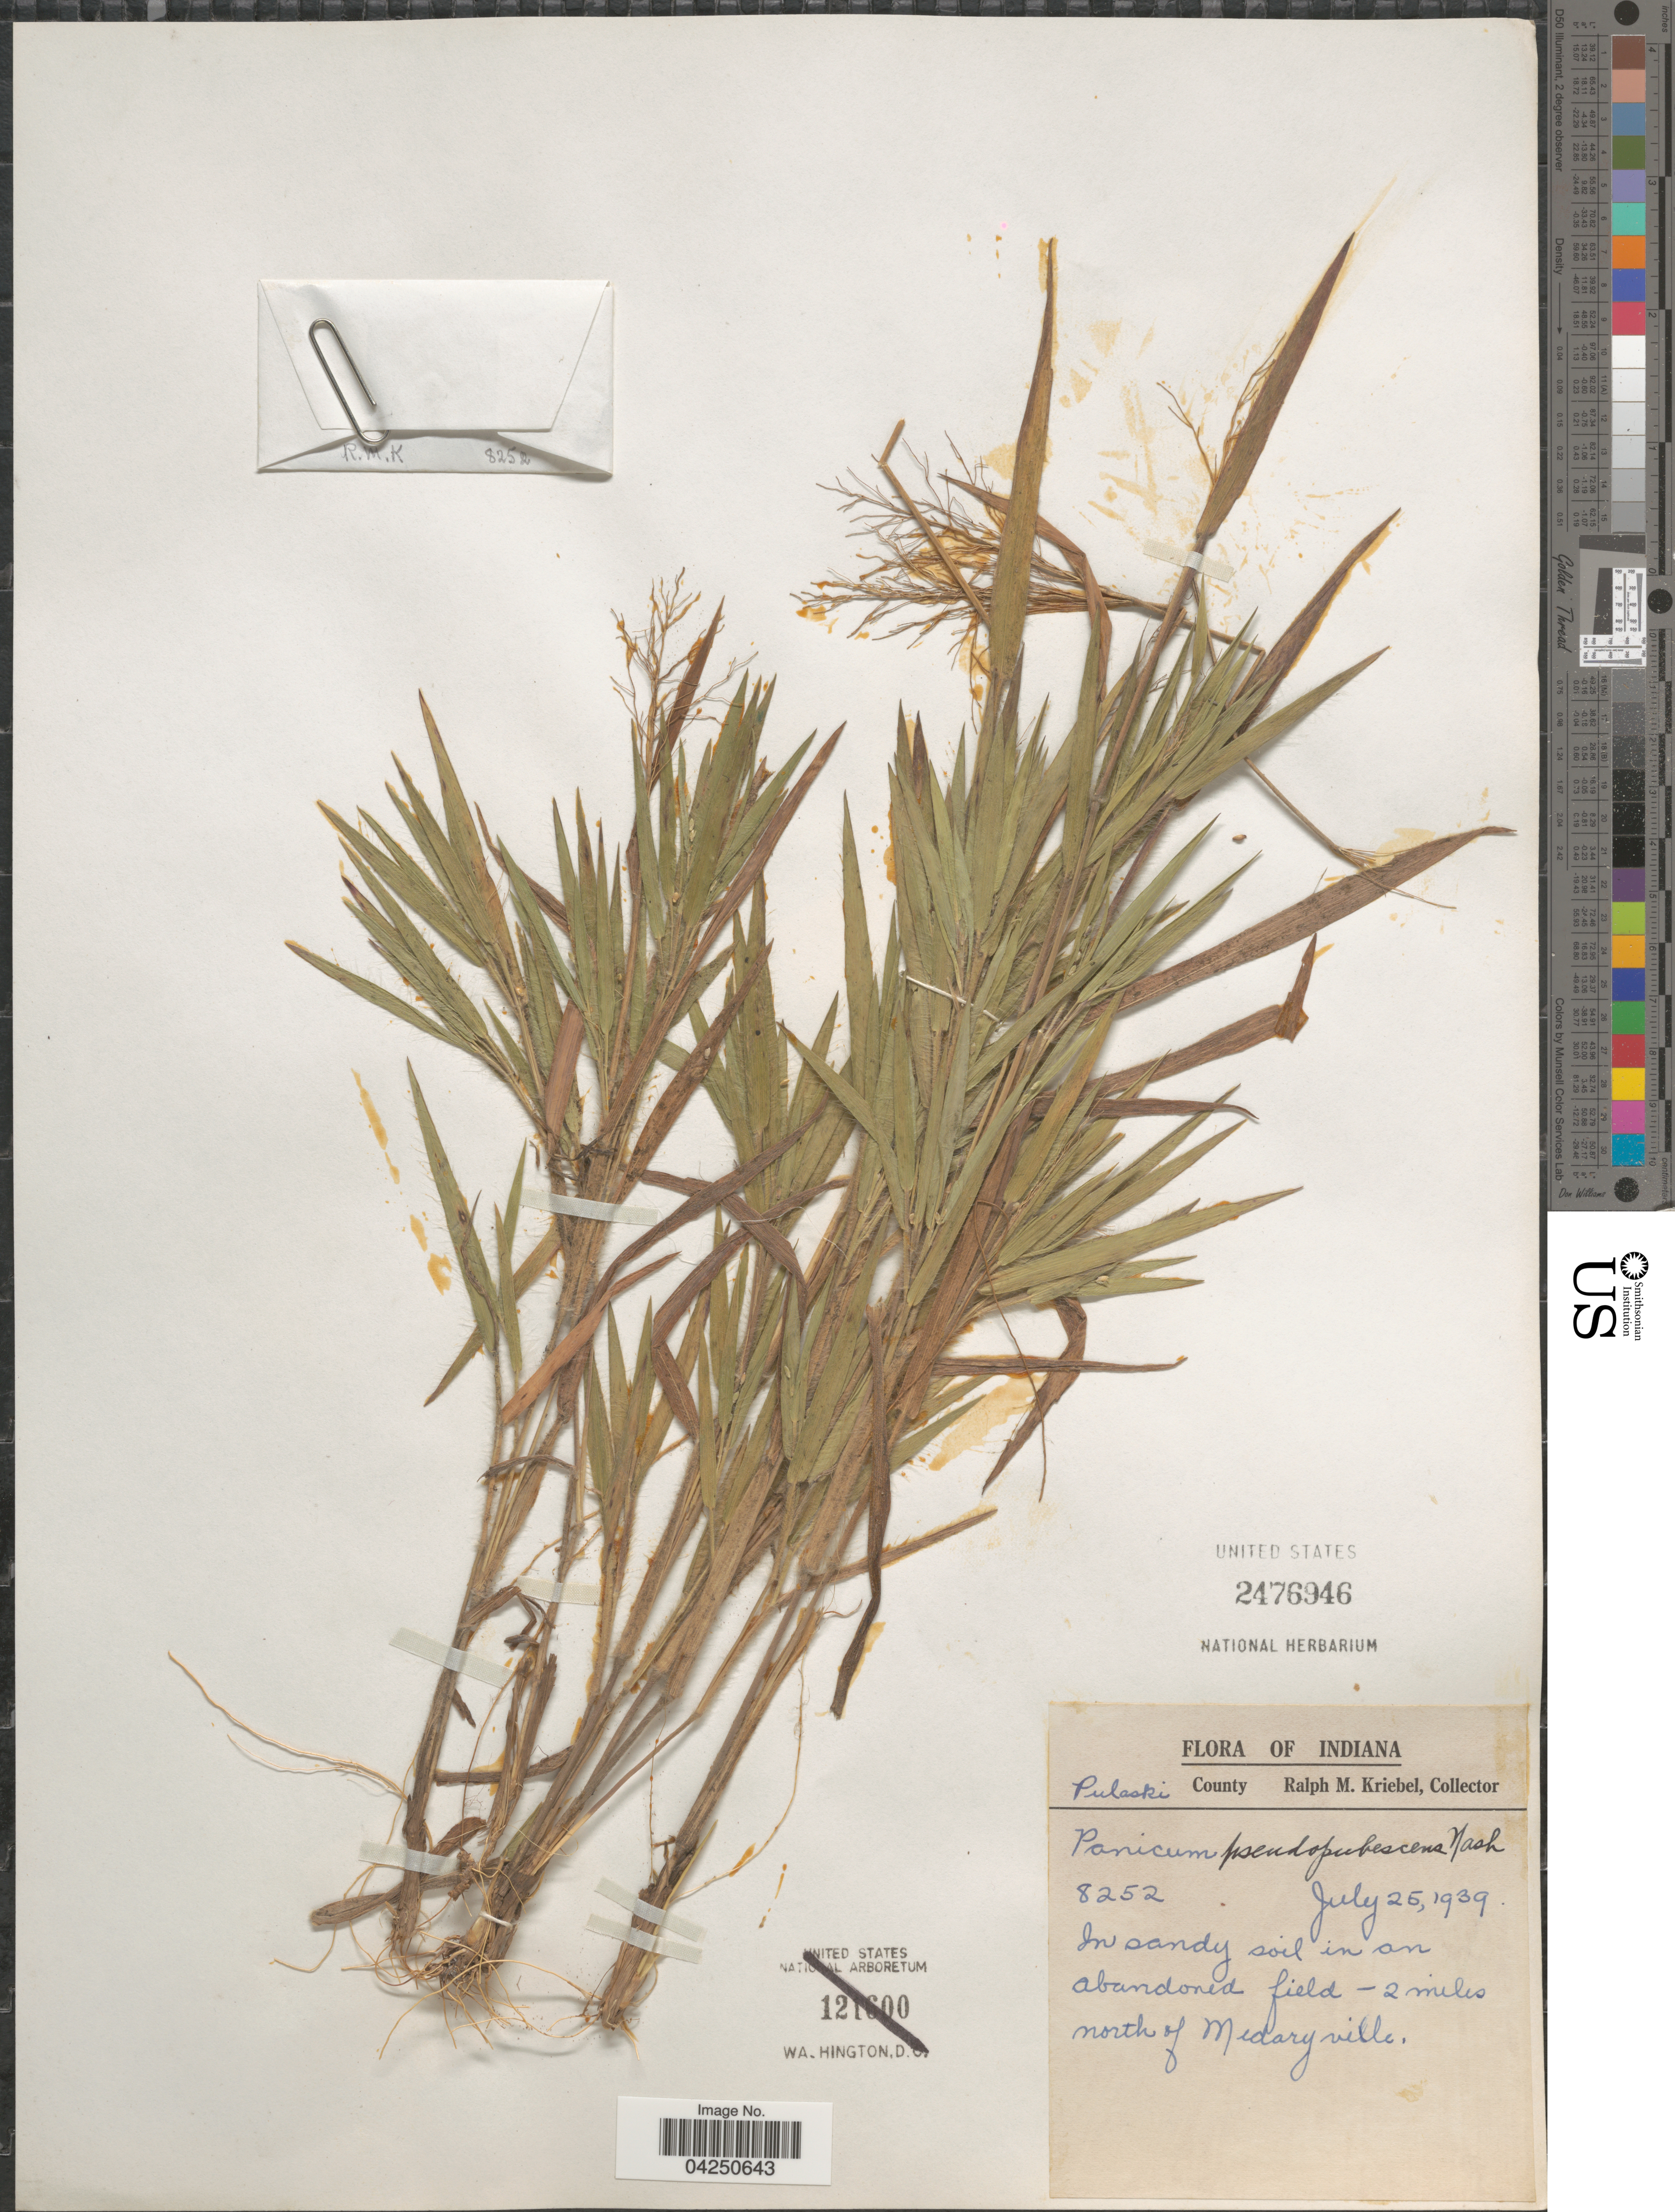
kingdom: Plantae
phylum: Tracheophyta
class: Liliopsida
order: Poales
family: Poaceae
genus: Dichanthelium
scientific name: Dichanthelium acuminatum var. acuminatum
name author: (Sw.) Gould & C.A. Clark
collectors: R. M. Kriebel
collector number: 8252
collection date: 1939-07-25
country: United States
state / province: Indiana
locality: Pulaski County. In sandy soil in an abandoned field - 2 miles north of Medaryville.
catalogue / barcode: US 2476946